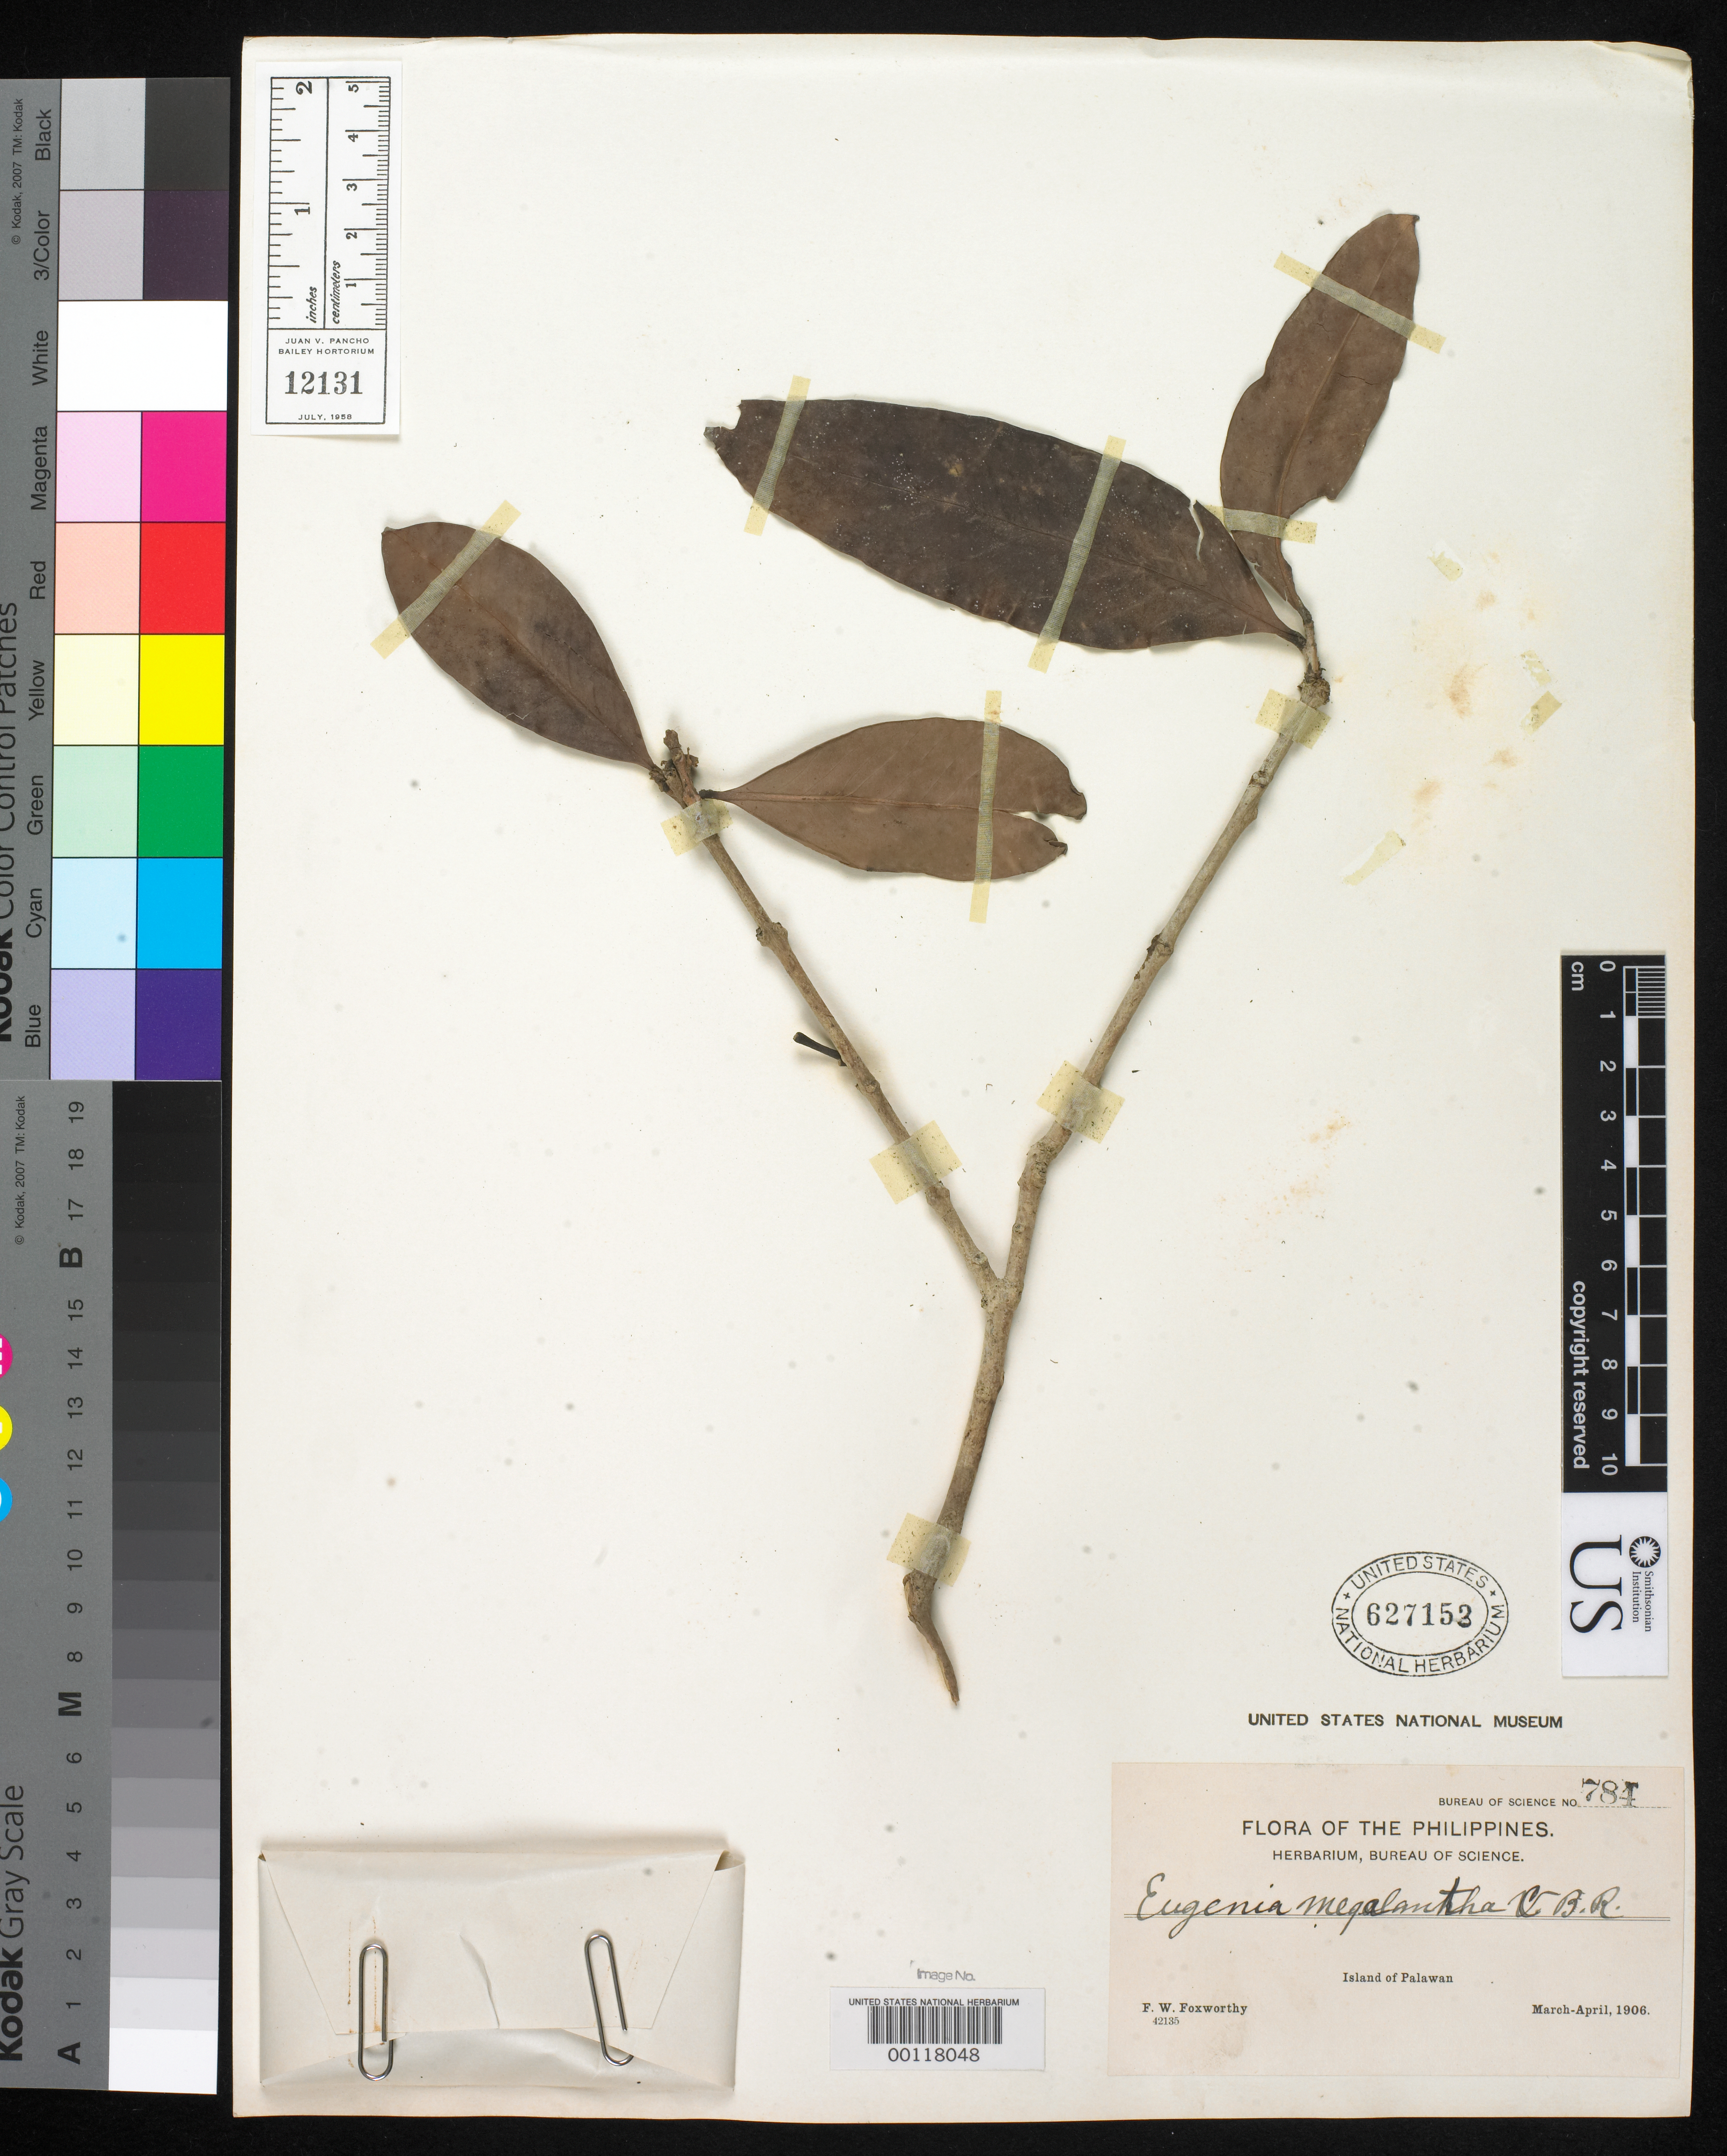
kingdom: Plantae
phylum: Tracheophyta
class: Magnoliopsida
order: Myrtales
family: Myrtaceae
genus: Eugenia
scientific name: Eugenia megalantha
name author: C.B. Rob.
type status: Isotype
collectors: F. W. Foxworthy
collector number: Bur. Sci. 784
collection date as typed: Mar 1906 to -- Apr 1906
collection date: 1906-03/1906-04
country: Philippines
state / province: Mimaropa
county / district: Palawan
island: Palawan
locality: Iwahig River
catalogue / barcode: US 627153